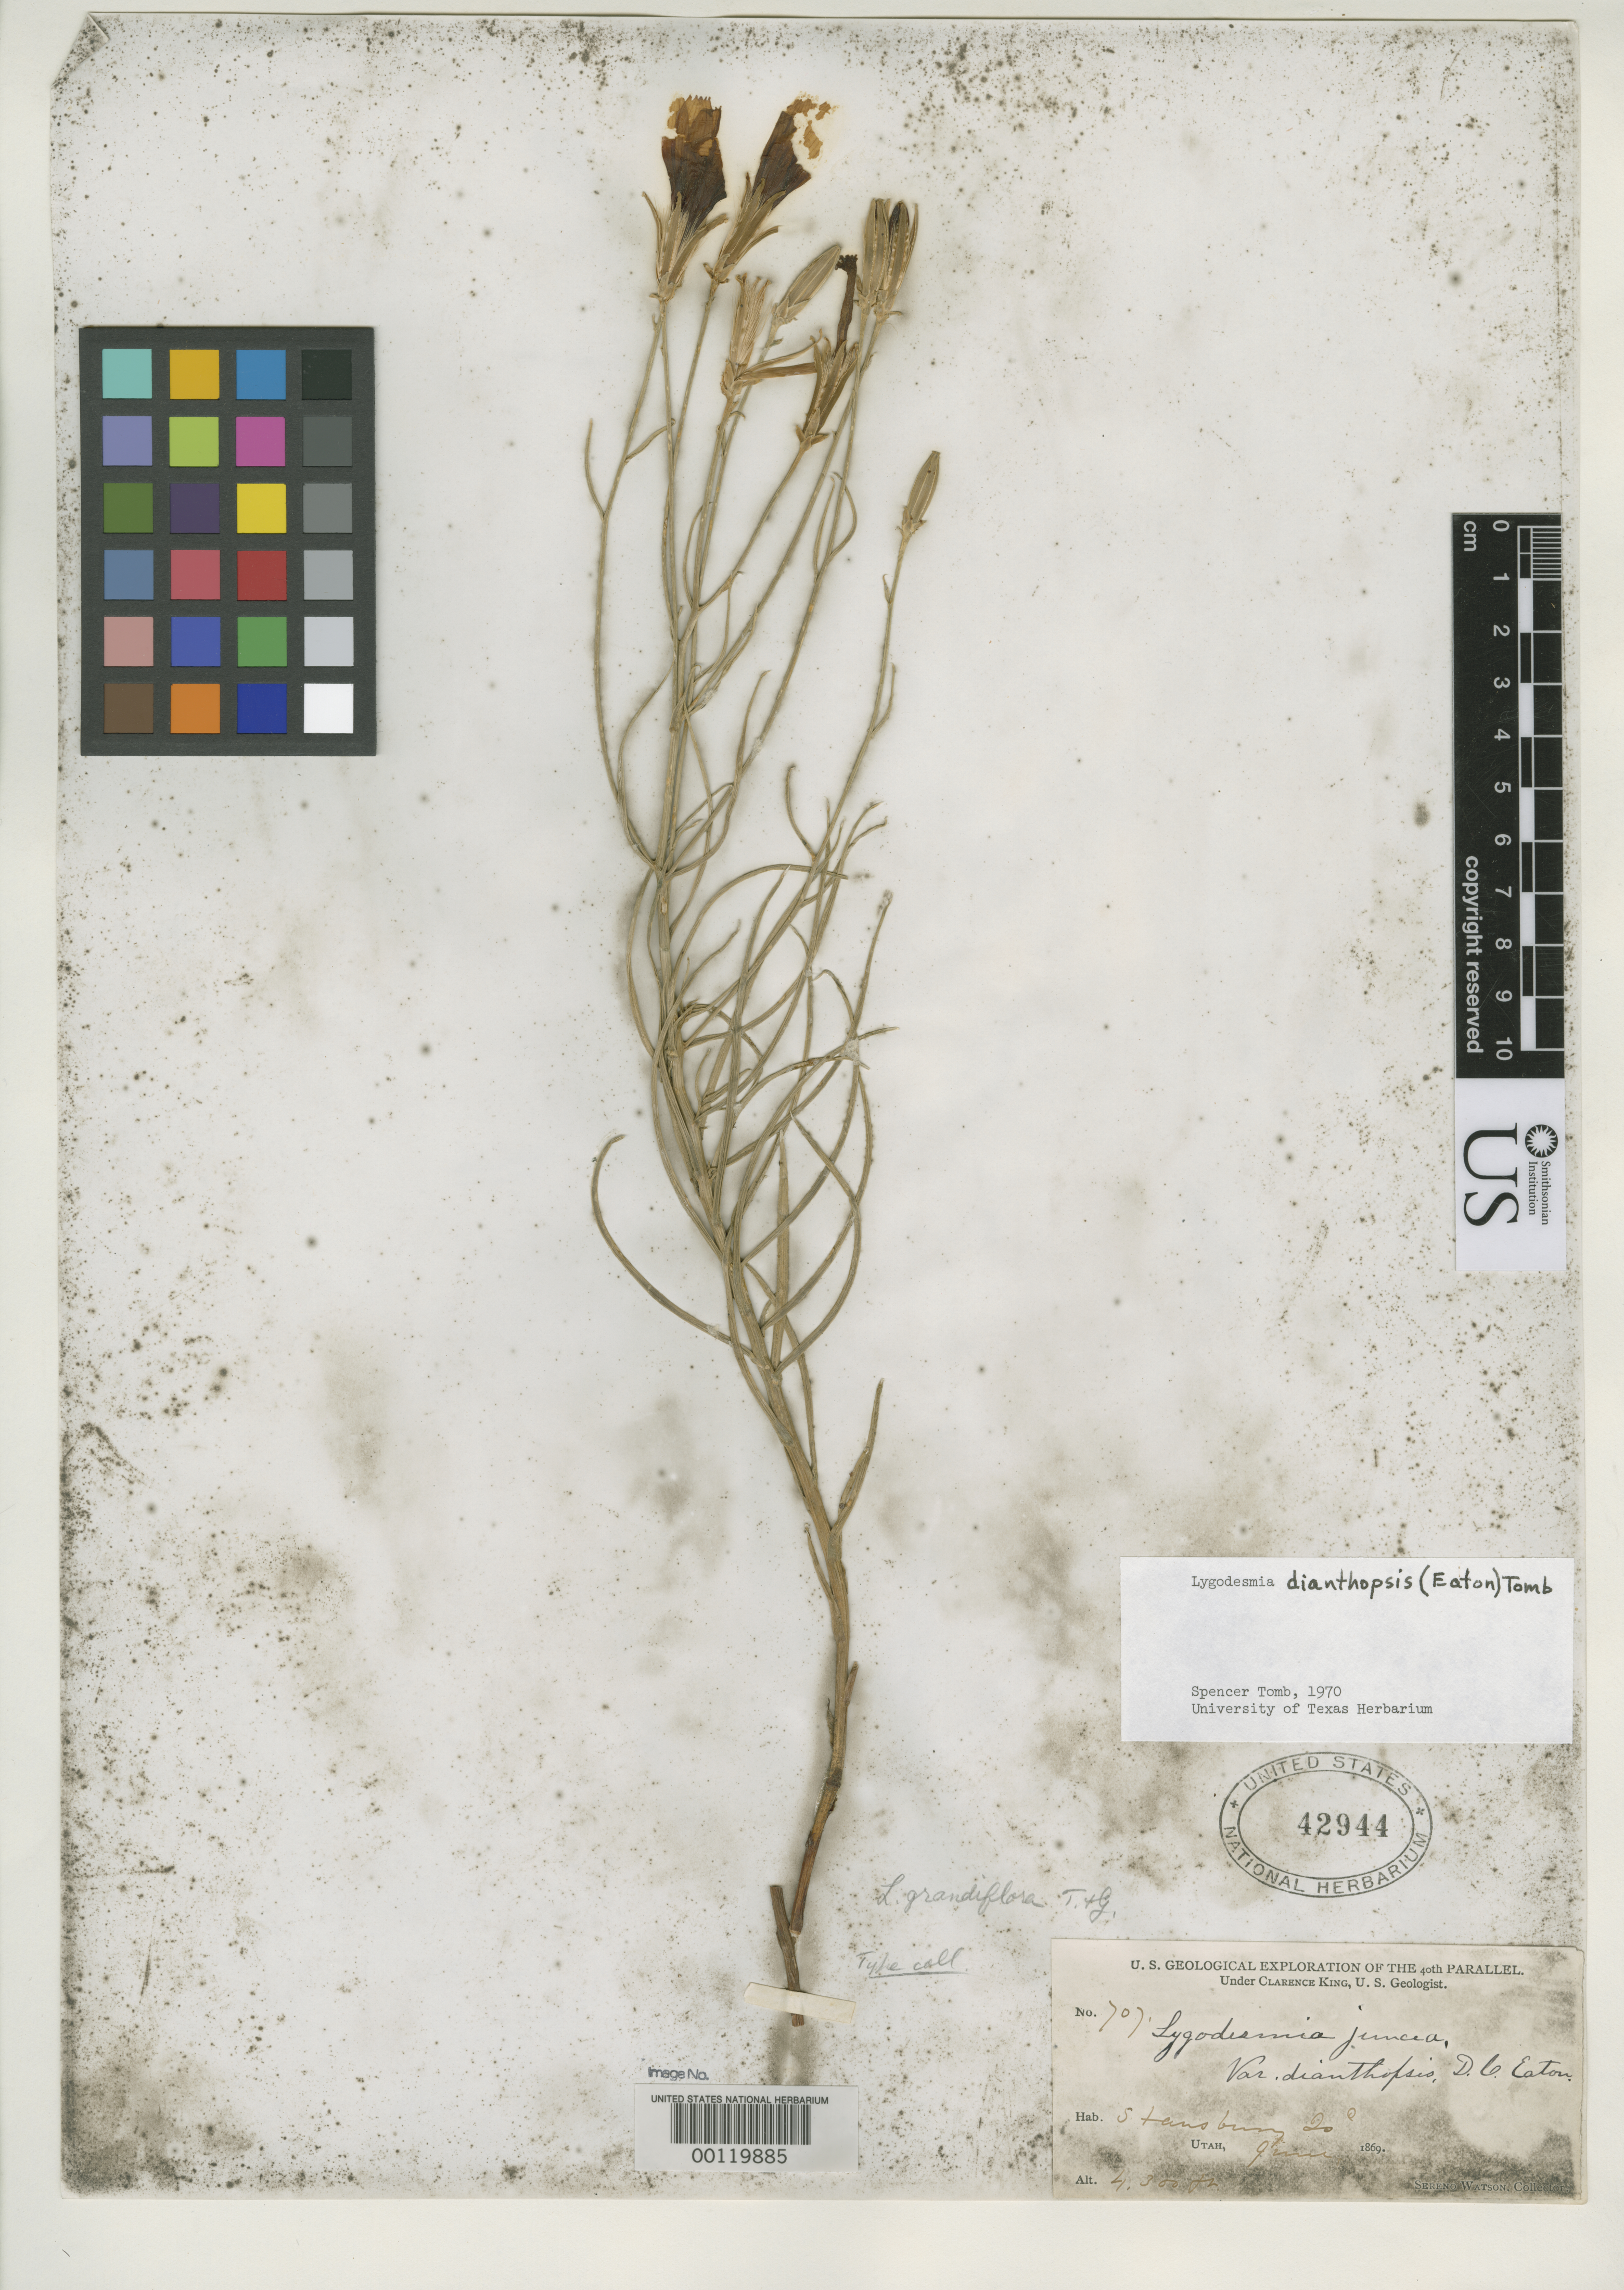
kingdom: Plantae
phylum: Tracheophyta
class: Magnoliopsida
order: Asterales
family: Asteraceae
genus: Lygodesmia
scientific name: Lygodesmia juncea var. dianthopsis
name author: D.C. Eaton in C. King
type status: Isotype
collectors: S. Watson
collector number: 707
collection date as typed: Jun 1869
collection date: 1869-06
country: United States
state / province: Utah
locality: Great Salt Lake islands.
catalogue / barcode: US 42944